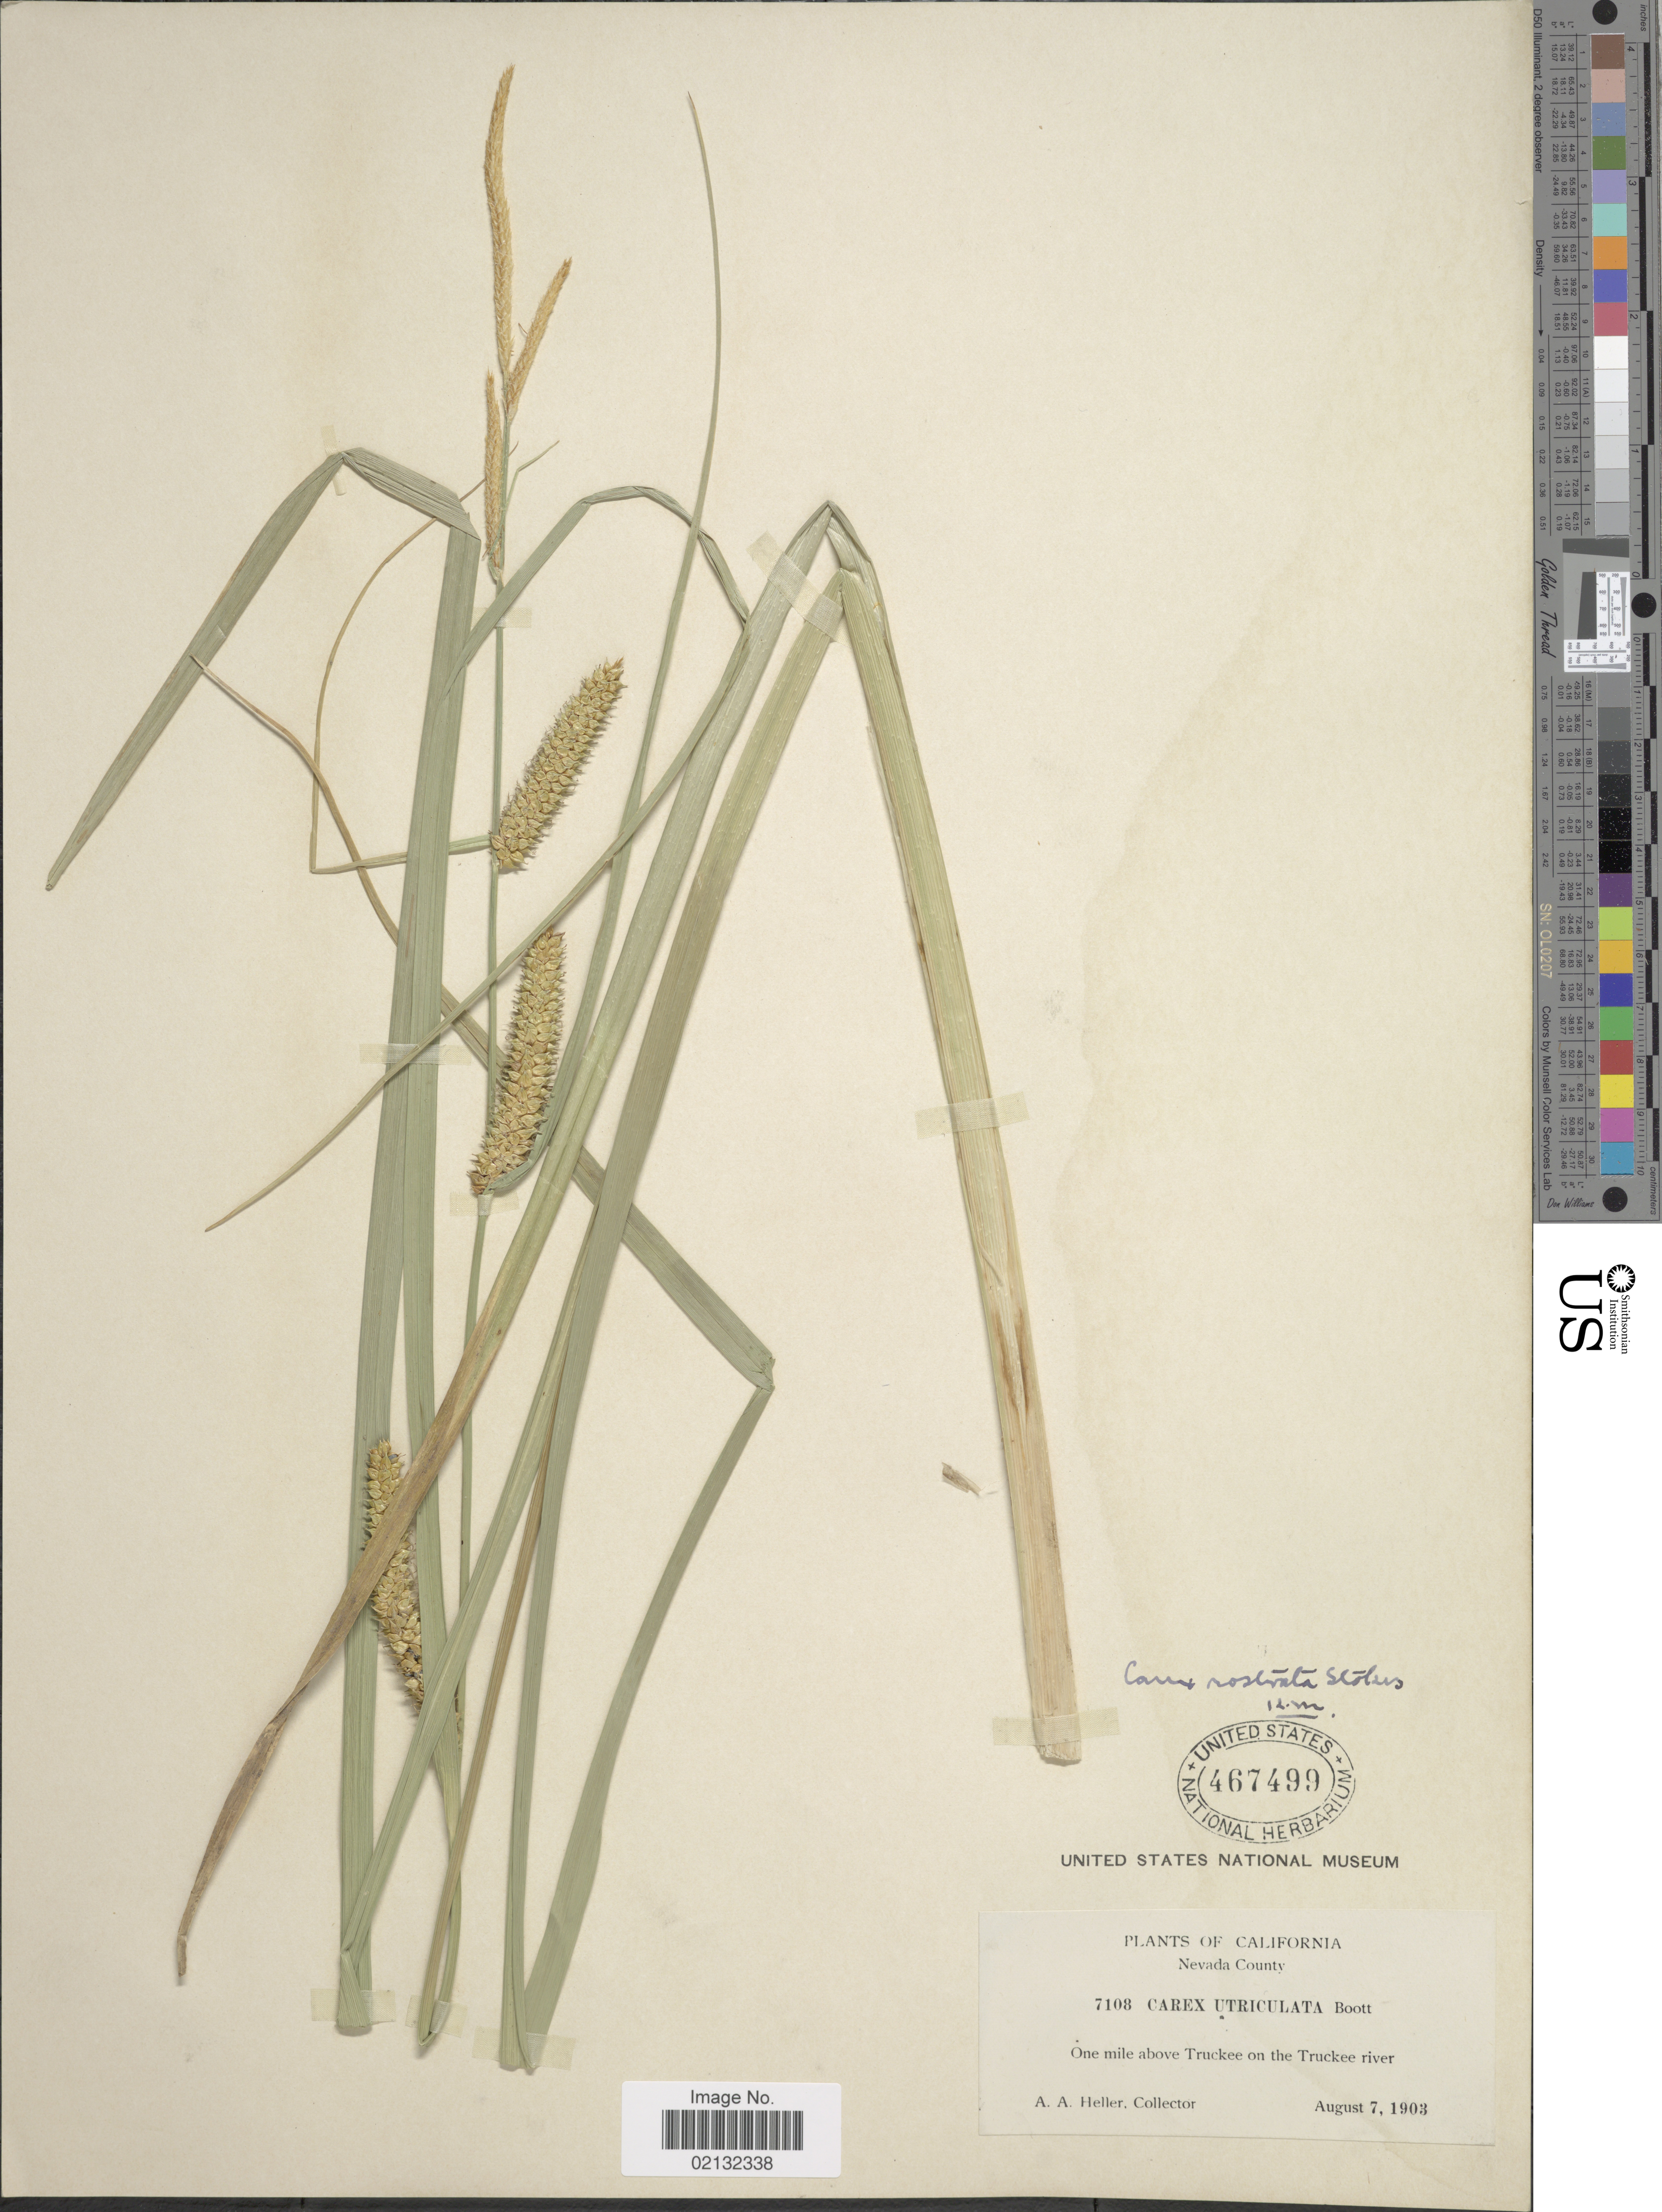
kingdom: Plantae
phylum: Tracheophyta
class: Liliopsida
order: Poales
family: Cyperaceae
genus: Carex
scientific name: Carex rostrata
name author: Stokes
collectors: A. A. Heller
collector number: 7108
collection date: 1903-08-07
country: United States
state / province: California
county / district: Nevada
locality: Nevada County, one mile above Truckee on the Truckee River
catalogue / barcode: US 467499